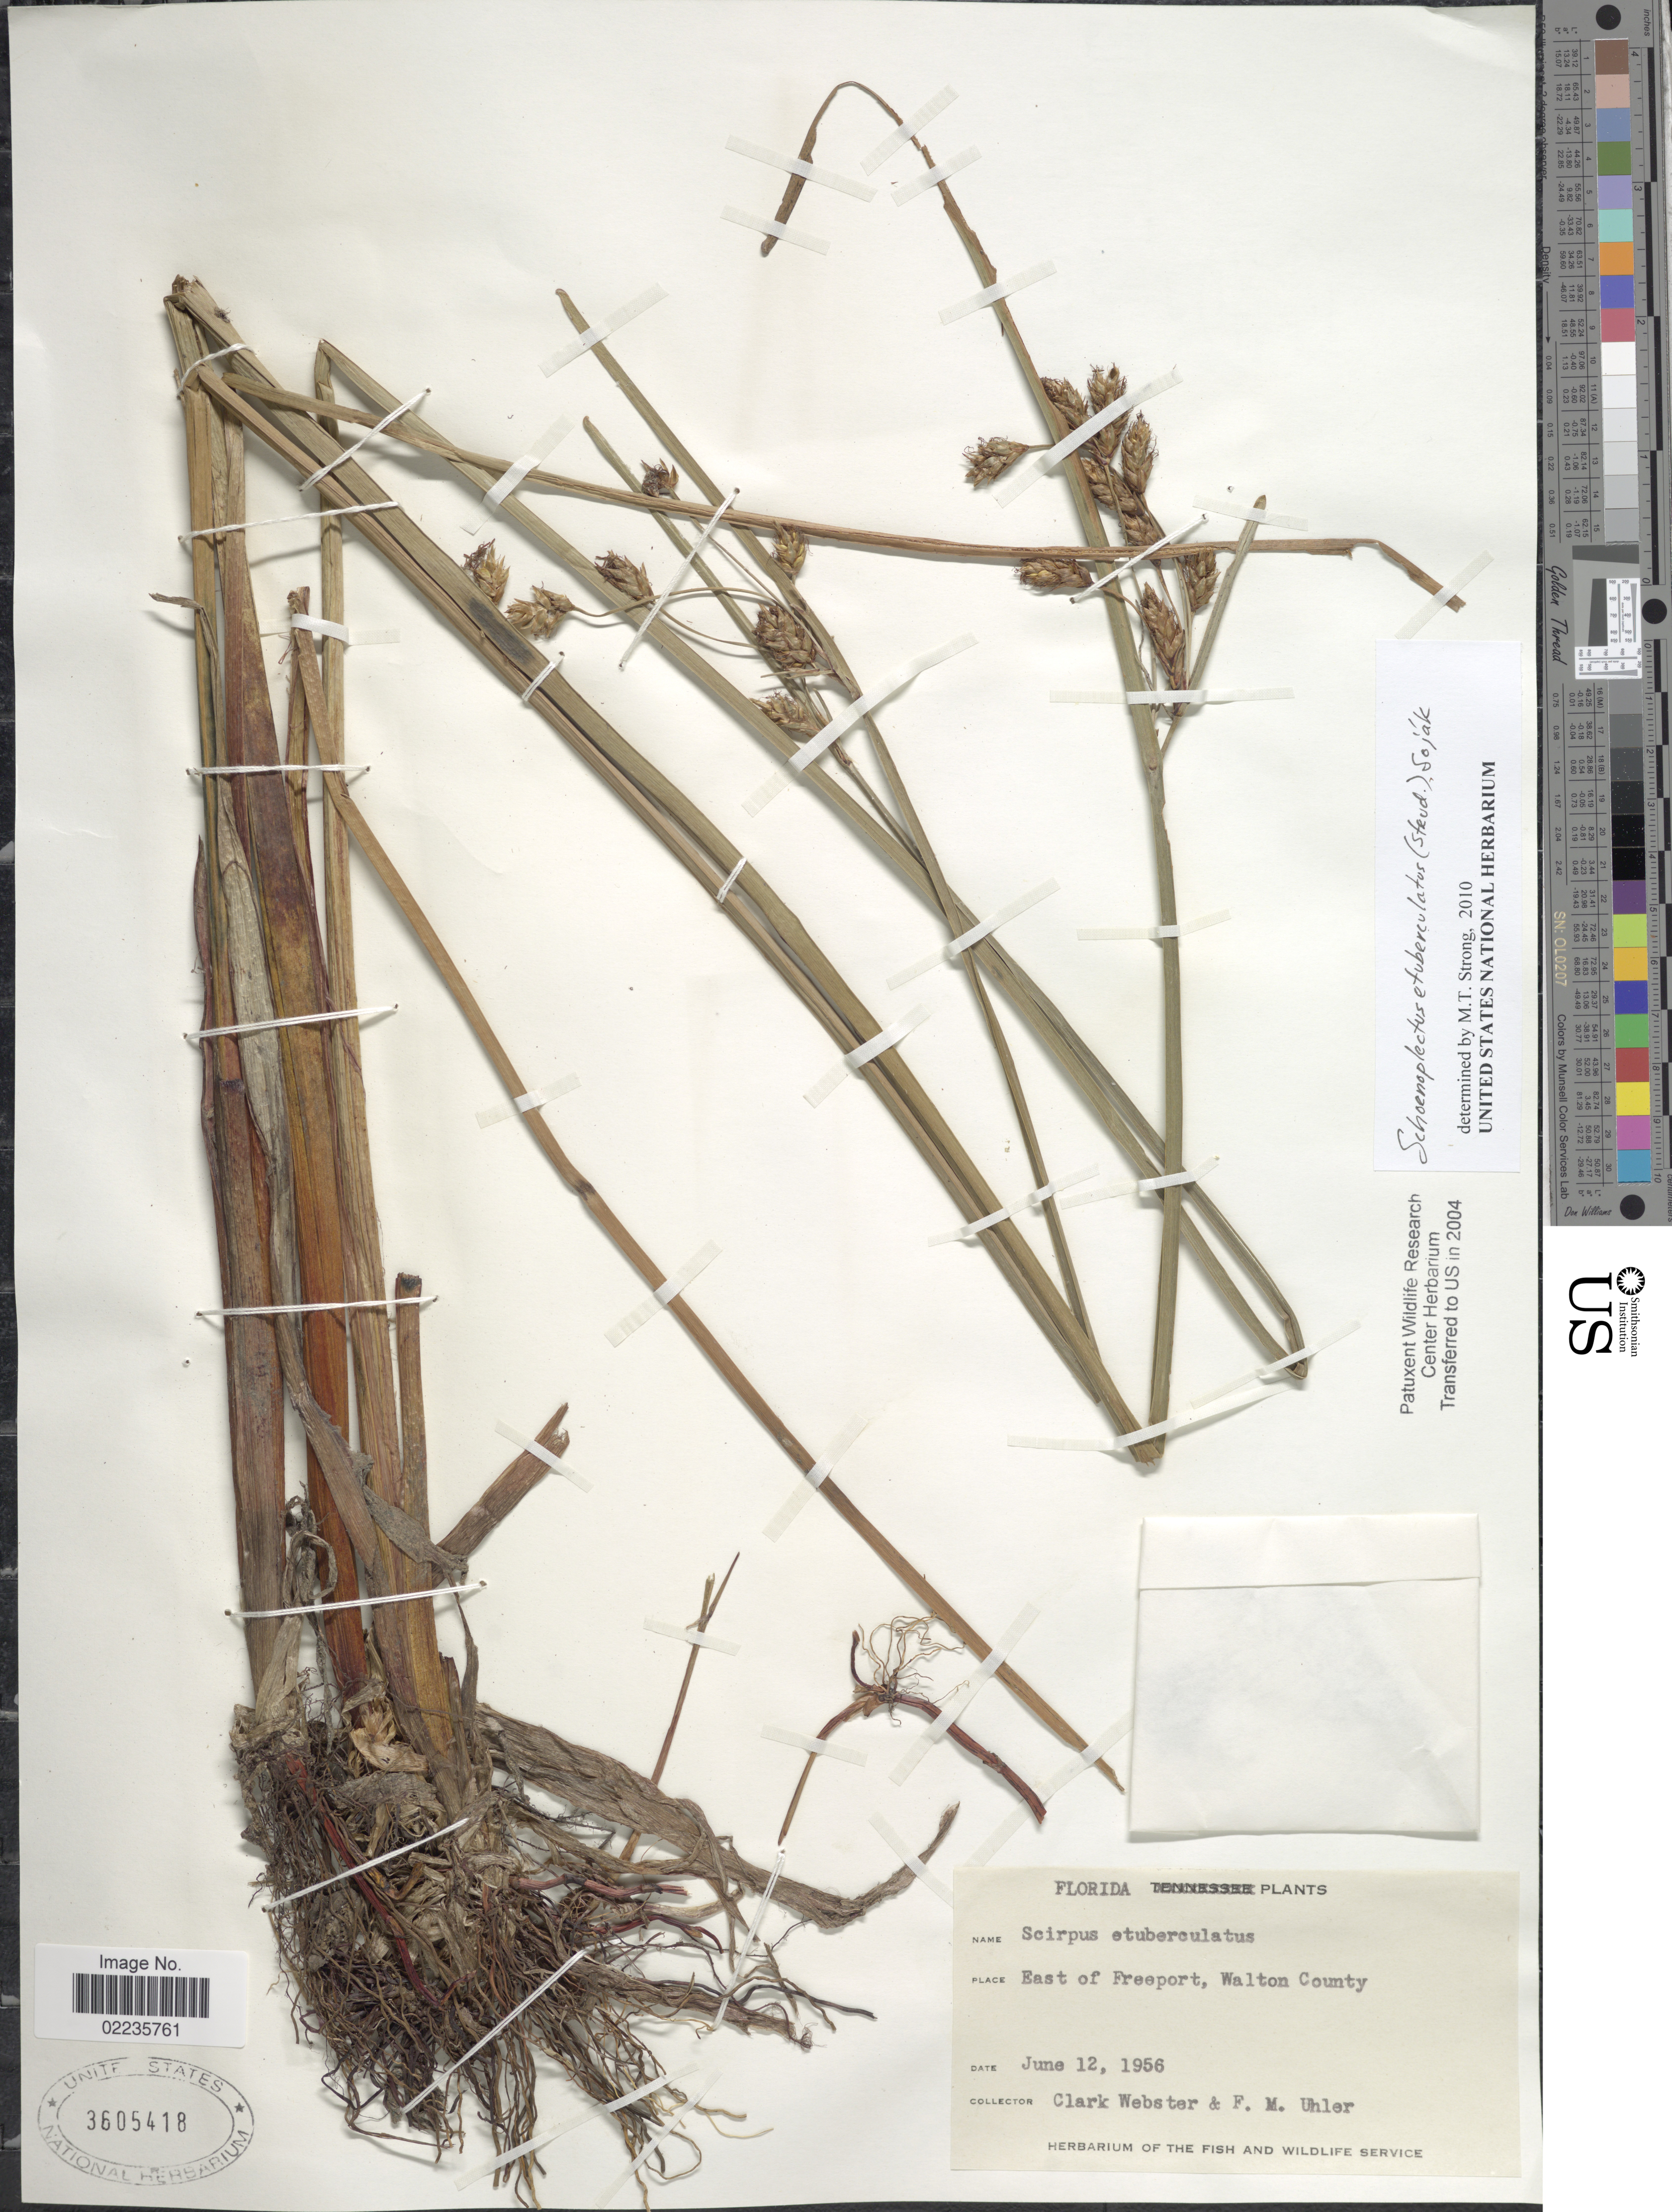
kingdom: Plantae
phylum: Tracheophyta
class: Liliopsida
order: Poales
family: Cyperaceae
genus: Schoenoplectus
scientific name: Schoenoplectus etuberculatus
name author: (Steud.) Soják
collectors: C. Webster & F. M. Uhler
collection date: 1956-06-12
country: United States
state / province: Florida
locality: East of Freeport, Walton County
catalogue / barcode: US 3605418